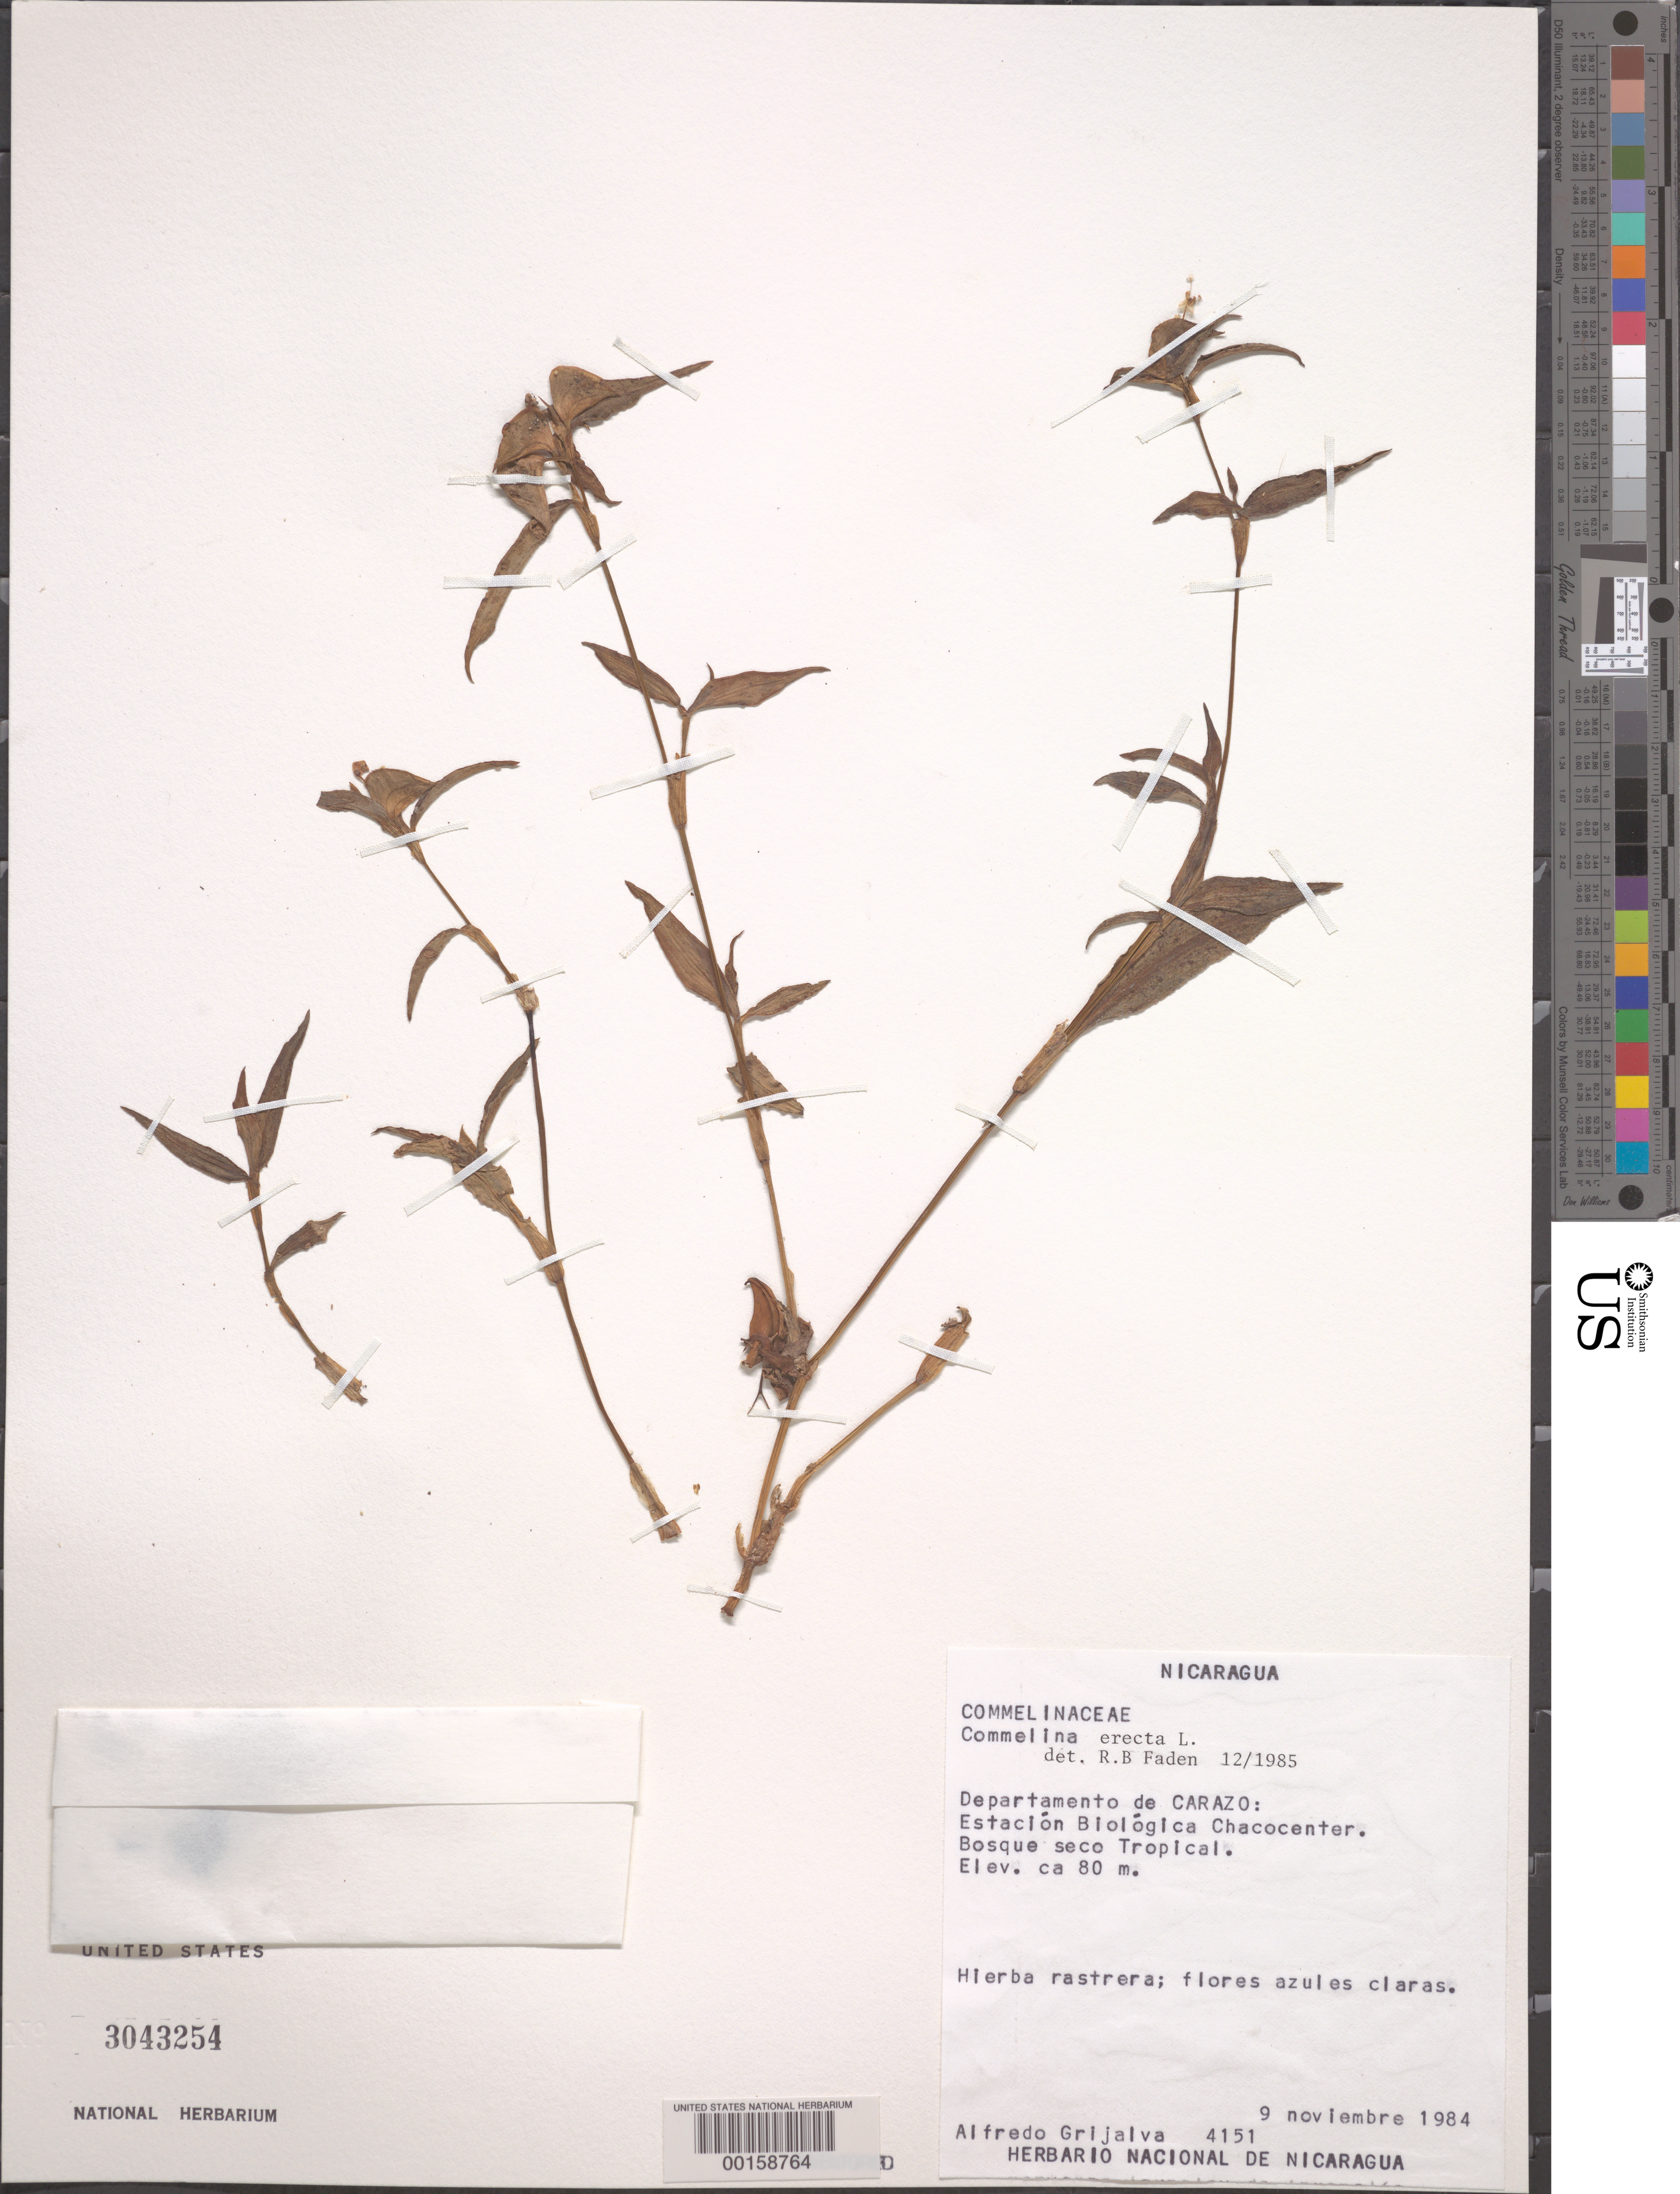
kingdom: Plantae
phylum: Tracheophyta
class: Liliopsida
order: Commelinales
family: Commelinaceae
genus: Commelina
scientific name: Commelina erecta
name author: L.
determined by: Faden, Robert B., (US), Smithsonian Institution - National Museum of Natural History (UNITED STATES)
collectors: A. Grijalva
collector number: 4151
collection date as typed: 09 Nov 1984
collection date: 1984-11-09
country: Nicaragua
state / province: Carazo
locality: Estacion biological chacocenter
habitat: Dry tropical forest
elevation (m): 80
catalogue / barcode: US 3043254